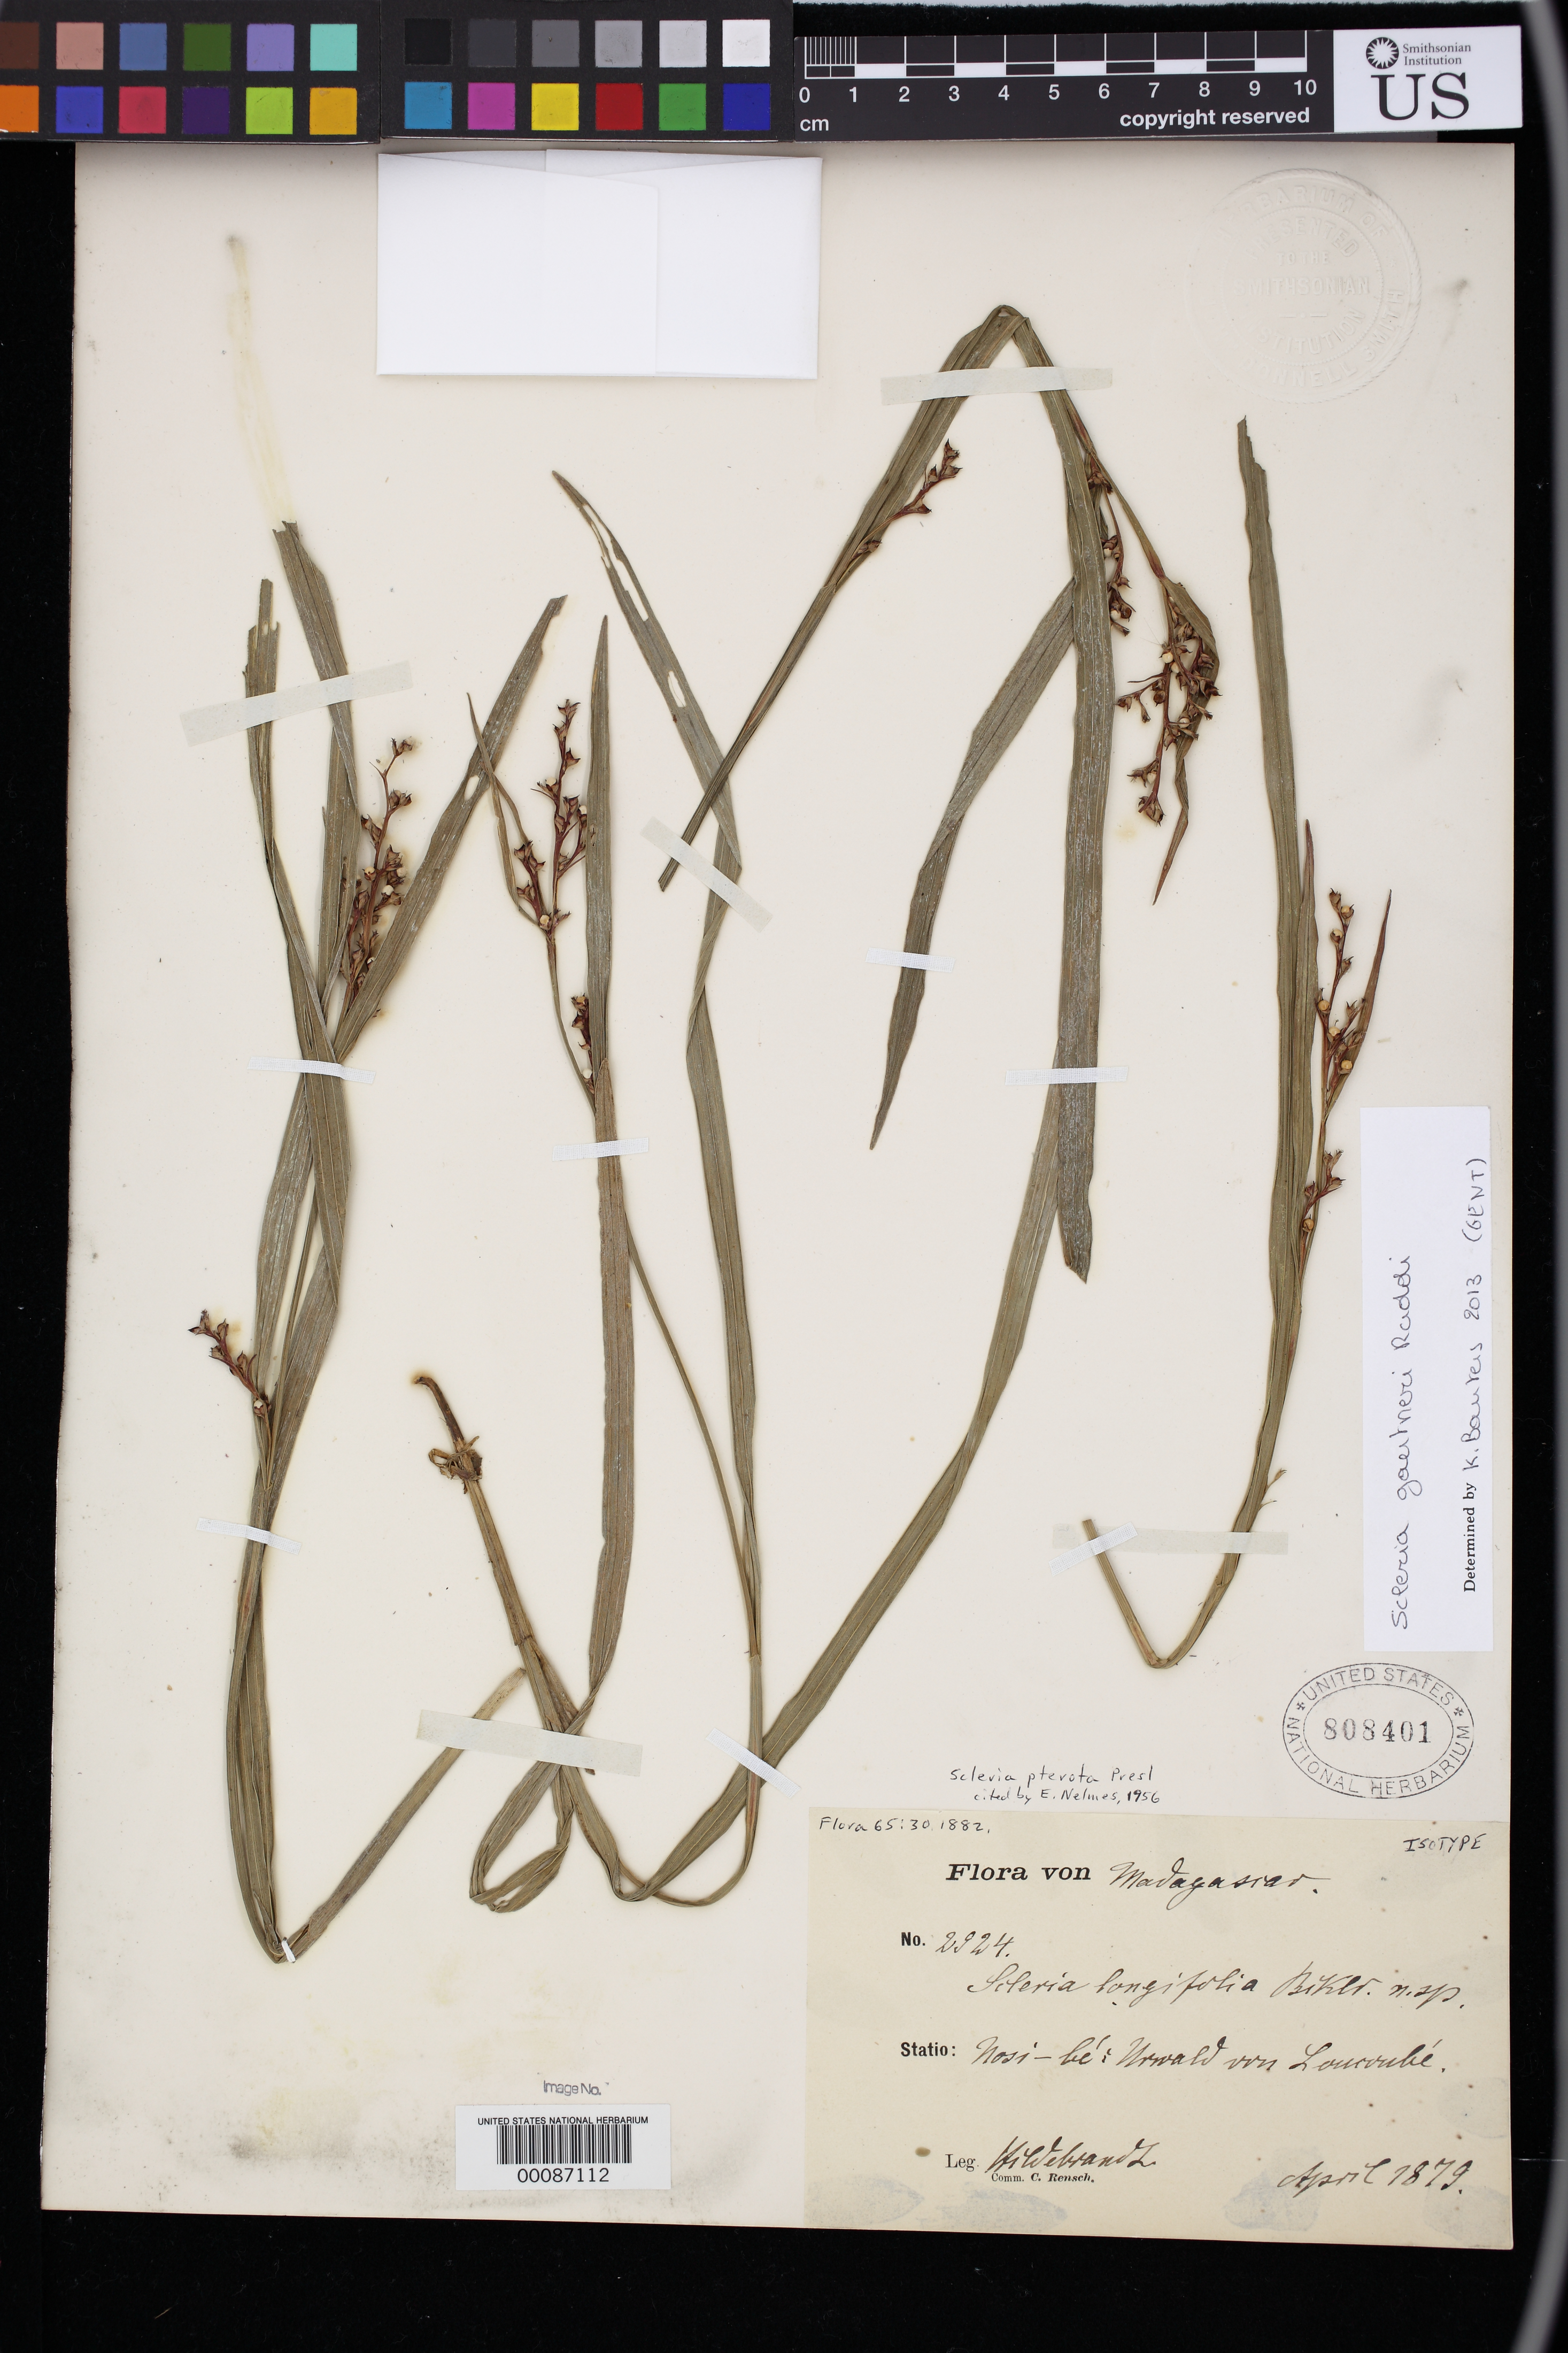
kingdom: Plantae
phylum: Tracheophyta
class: Liliopsida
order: Poales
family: Cyperaceae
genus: Scleria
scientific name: Scleria longifolia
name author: Boeckeler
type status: Isotype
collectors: J. Hildebrandt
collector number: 2924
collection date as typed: Apr 1879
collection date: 1879-04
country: Madagascar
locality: Nossi-be, forests near Loucou-be.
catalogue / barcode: US 808401